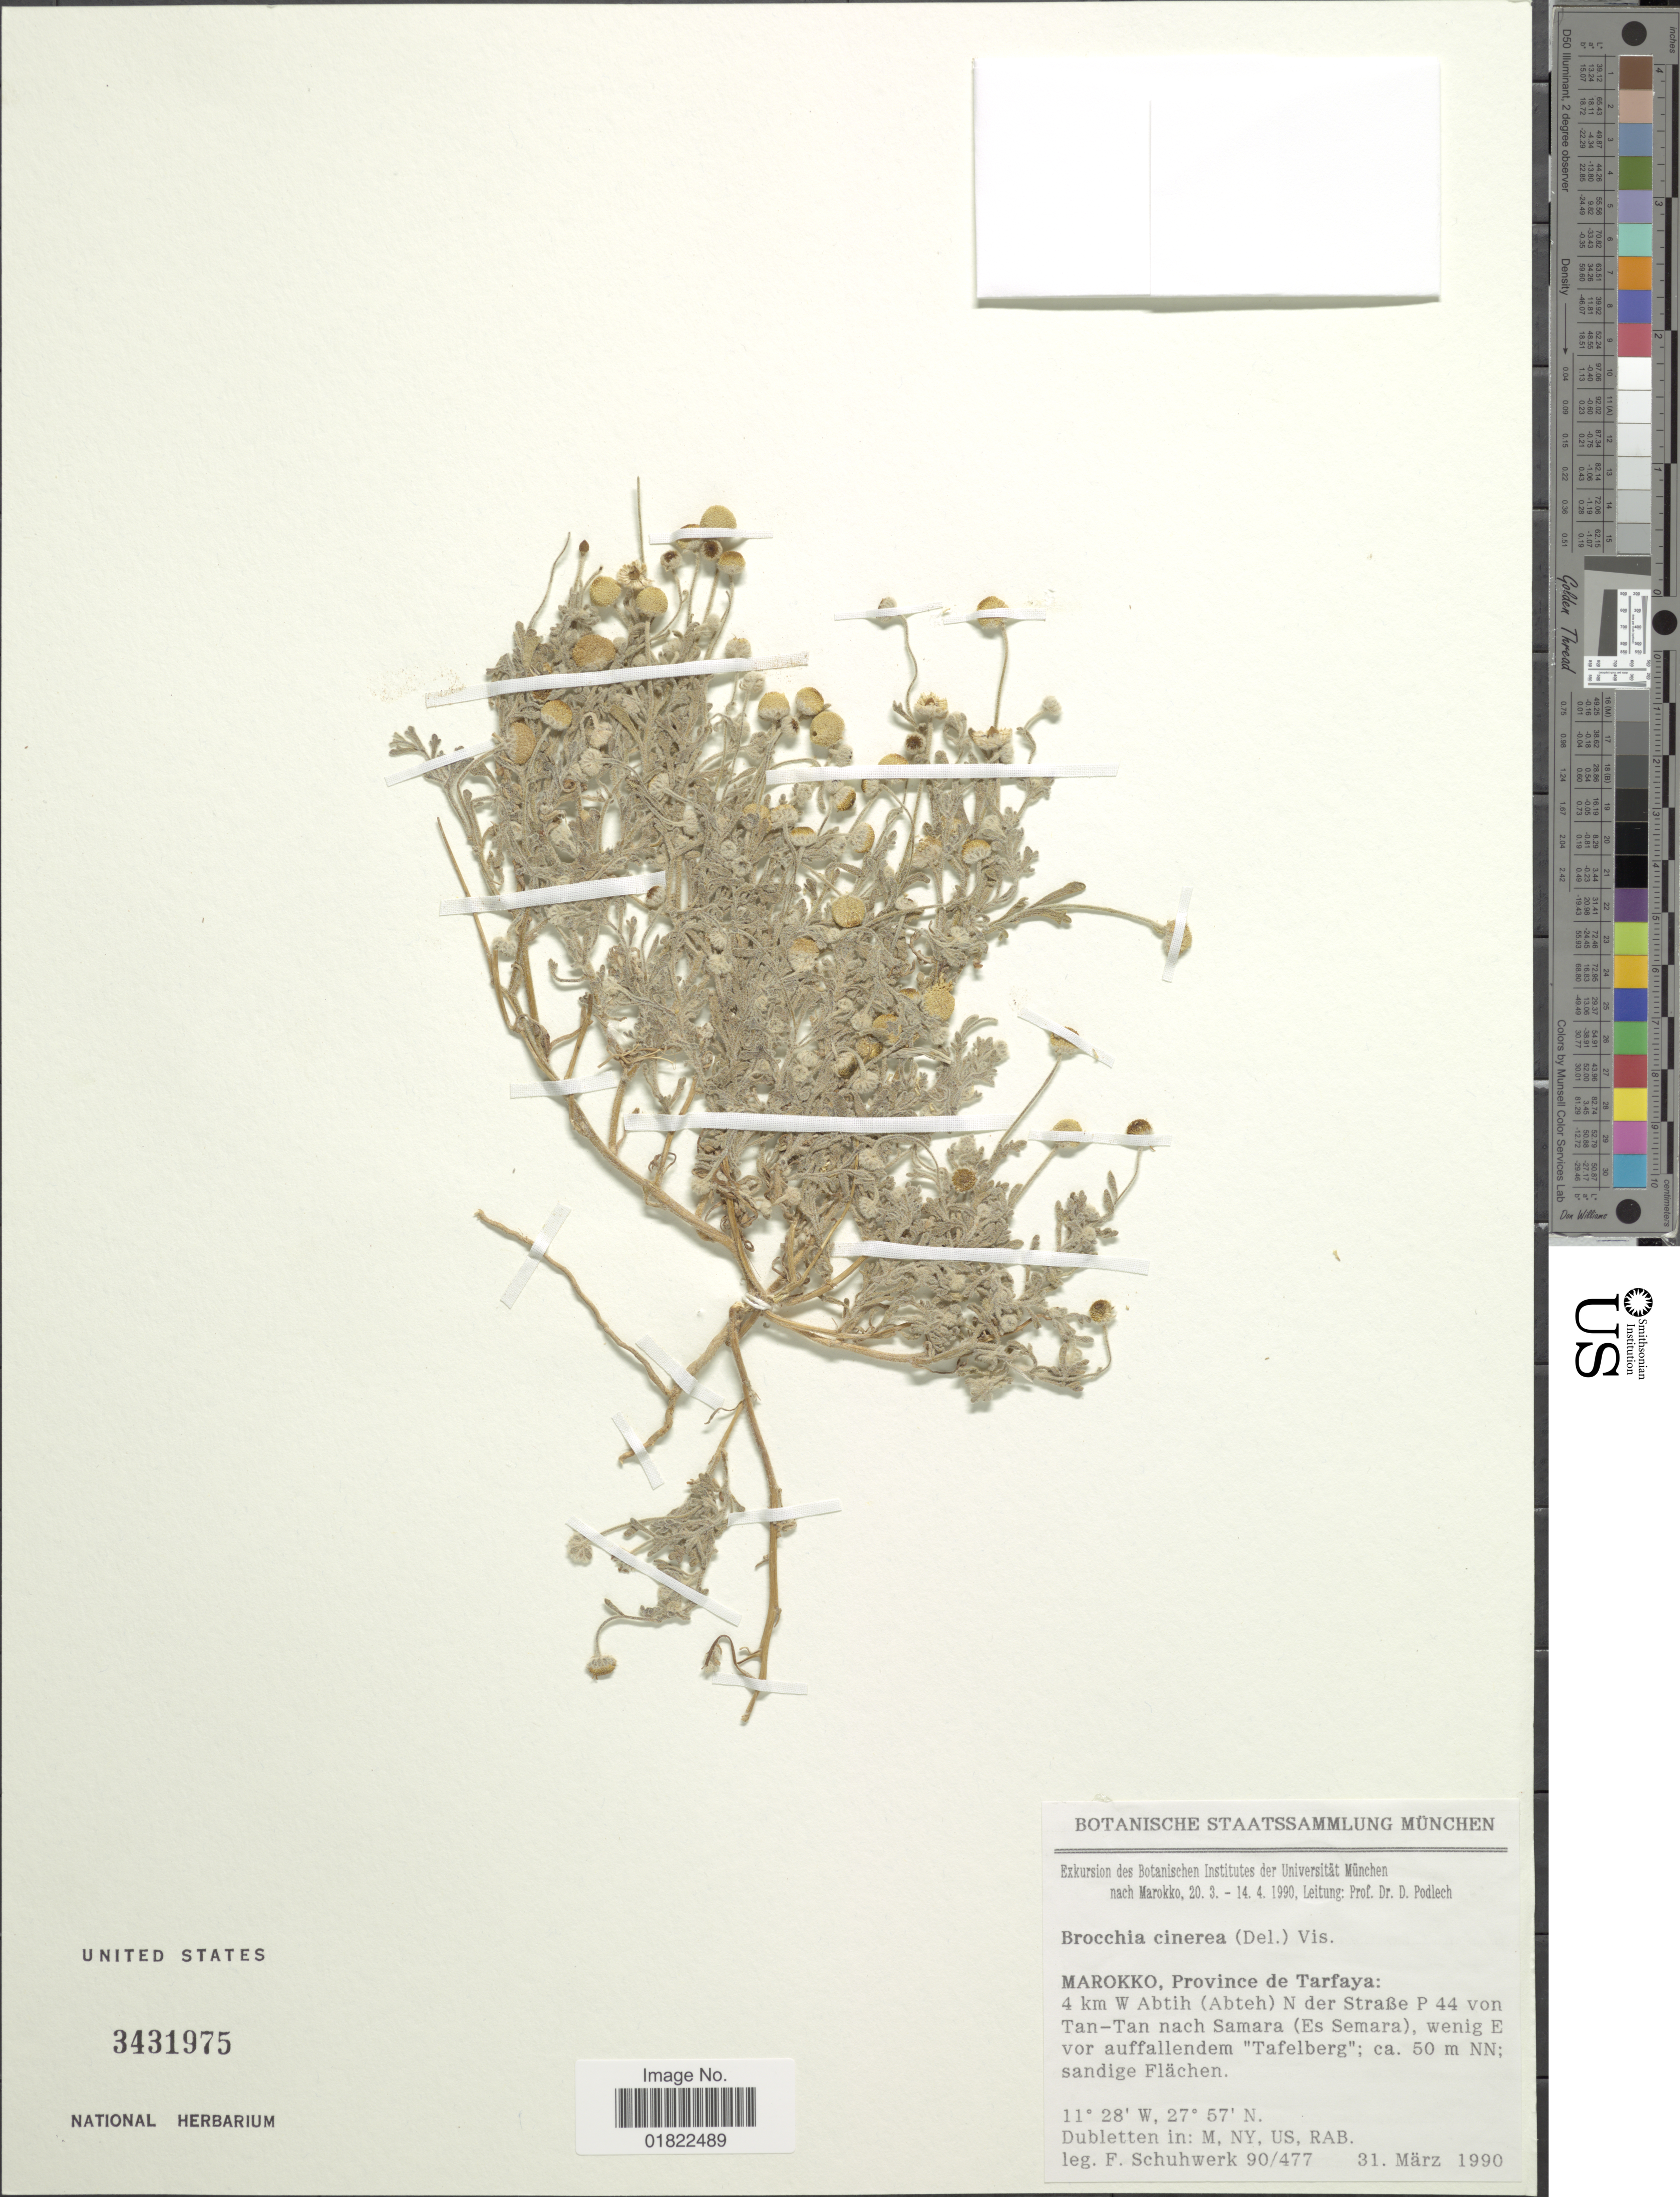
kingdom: Plantae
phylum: Tracheophyta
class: Magnoliopsida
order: Asterales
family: Asteraceae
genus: Brocchia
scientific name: Brocchia cinerea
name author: (Delile) Vis.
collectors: Schuhwerk, F.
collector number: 90/477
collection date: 1990-03-31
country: Morocco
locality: Province de Tarfaya: 4 km W Abtih (Abteh) N der Straße P44 von Tan-Tan nach Samara (Es Semara), weinig E vor Aufallendem 'Tafelberg'; sandige Flächen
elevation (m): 50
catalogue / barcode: US 3431975